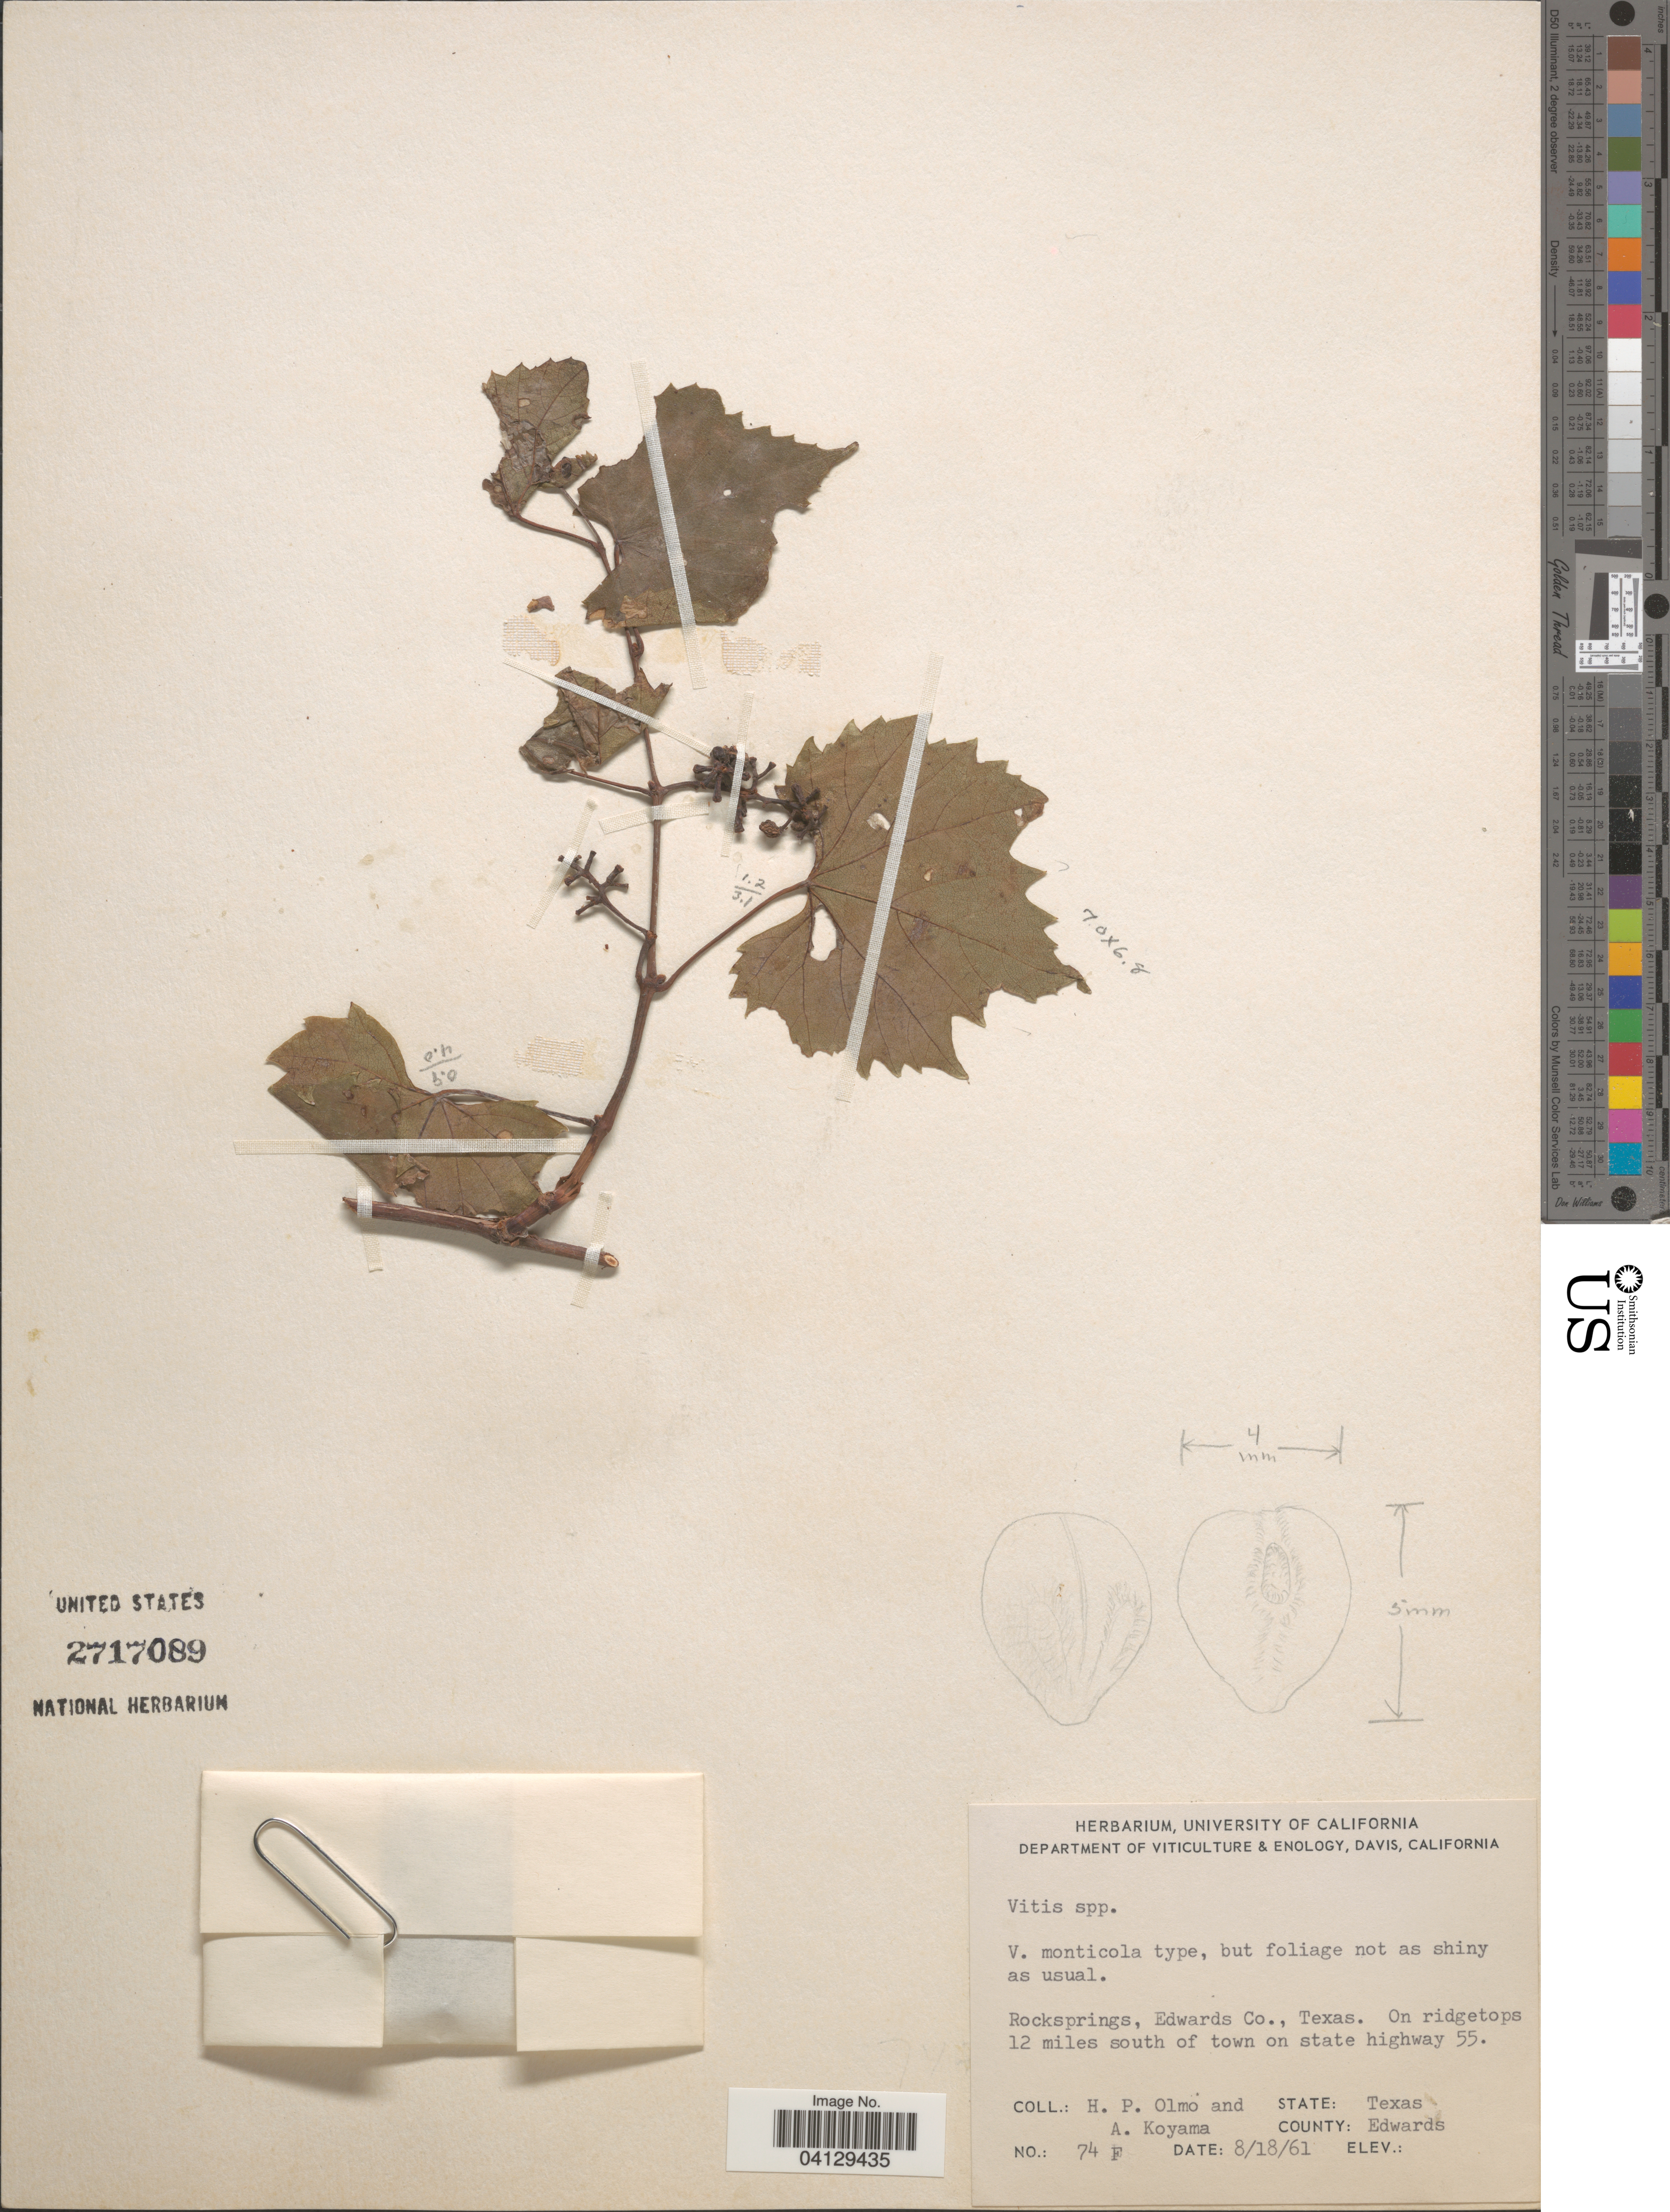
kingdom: Plantae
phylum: Tracheophyta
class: Magnoliopsida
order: Vitales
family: Vitaceae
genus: Vitis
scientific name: Vitis sp.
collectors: H. Olmo & A. Koyama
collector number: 74F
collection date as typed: Transcribed d/m/y: 18/8/61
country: United States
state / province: Texas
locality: Rocksprings, Edwards Co. On ridgetops, 12 miles south of town on state highway 55. County: Edwards.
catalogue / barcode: US 2717089